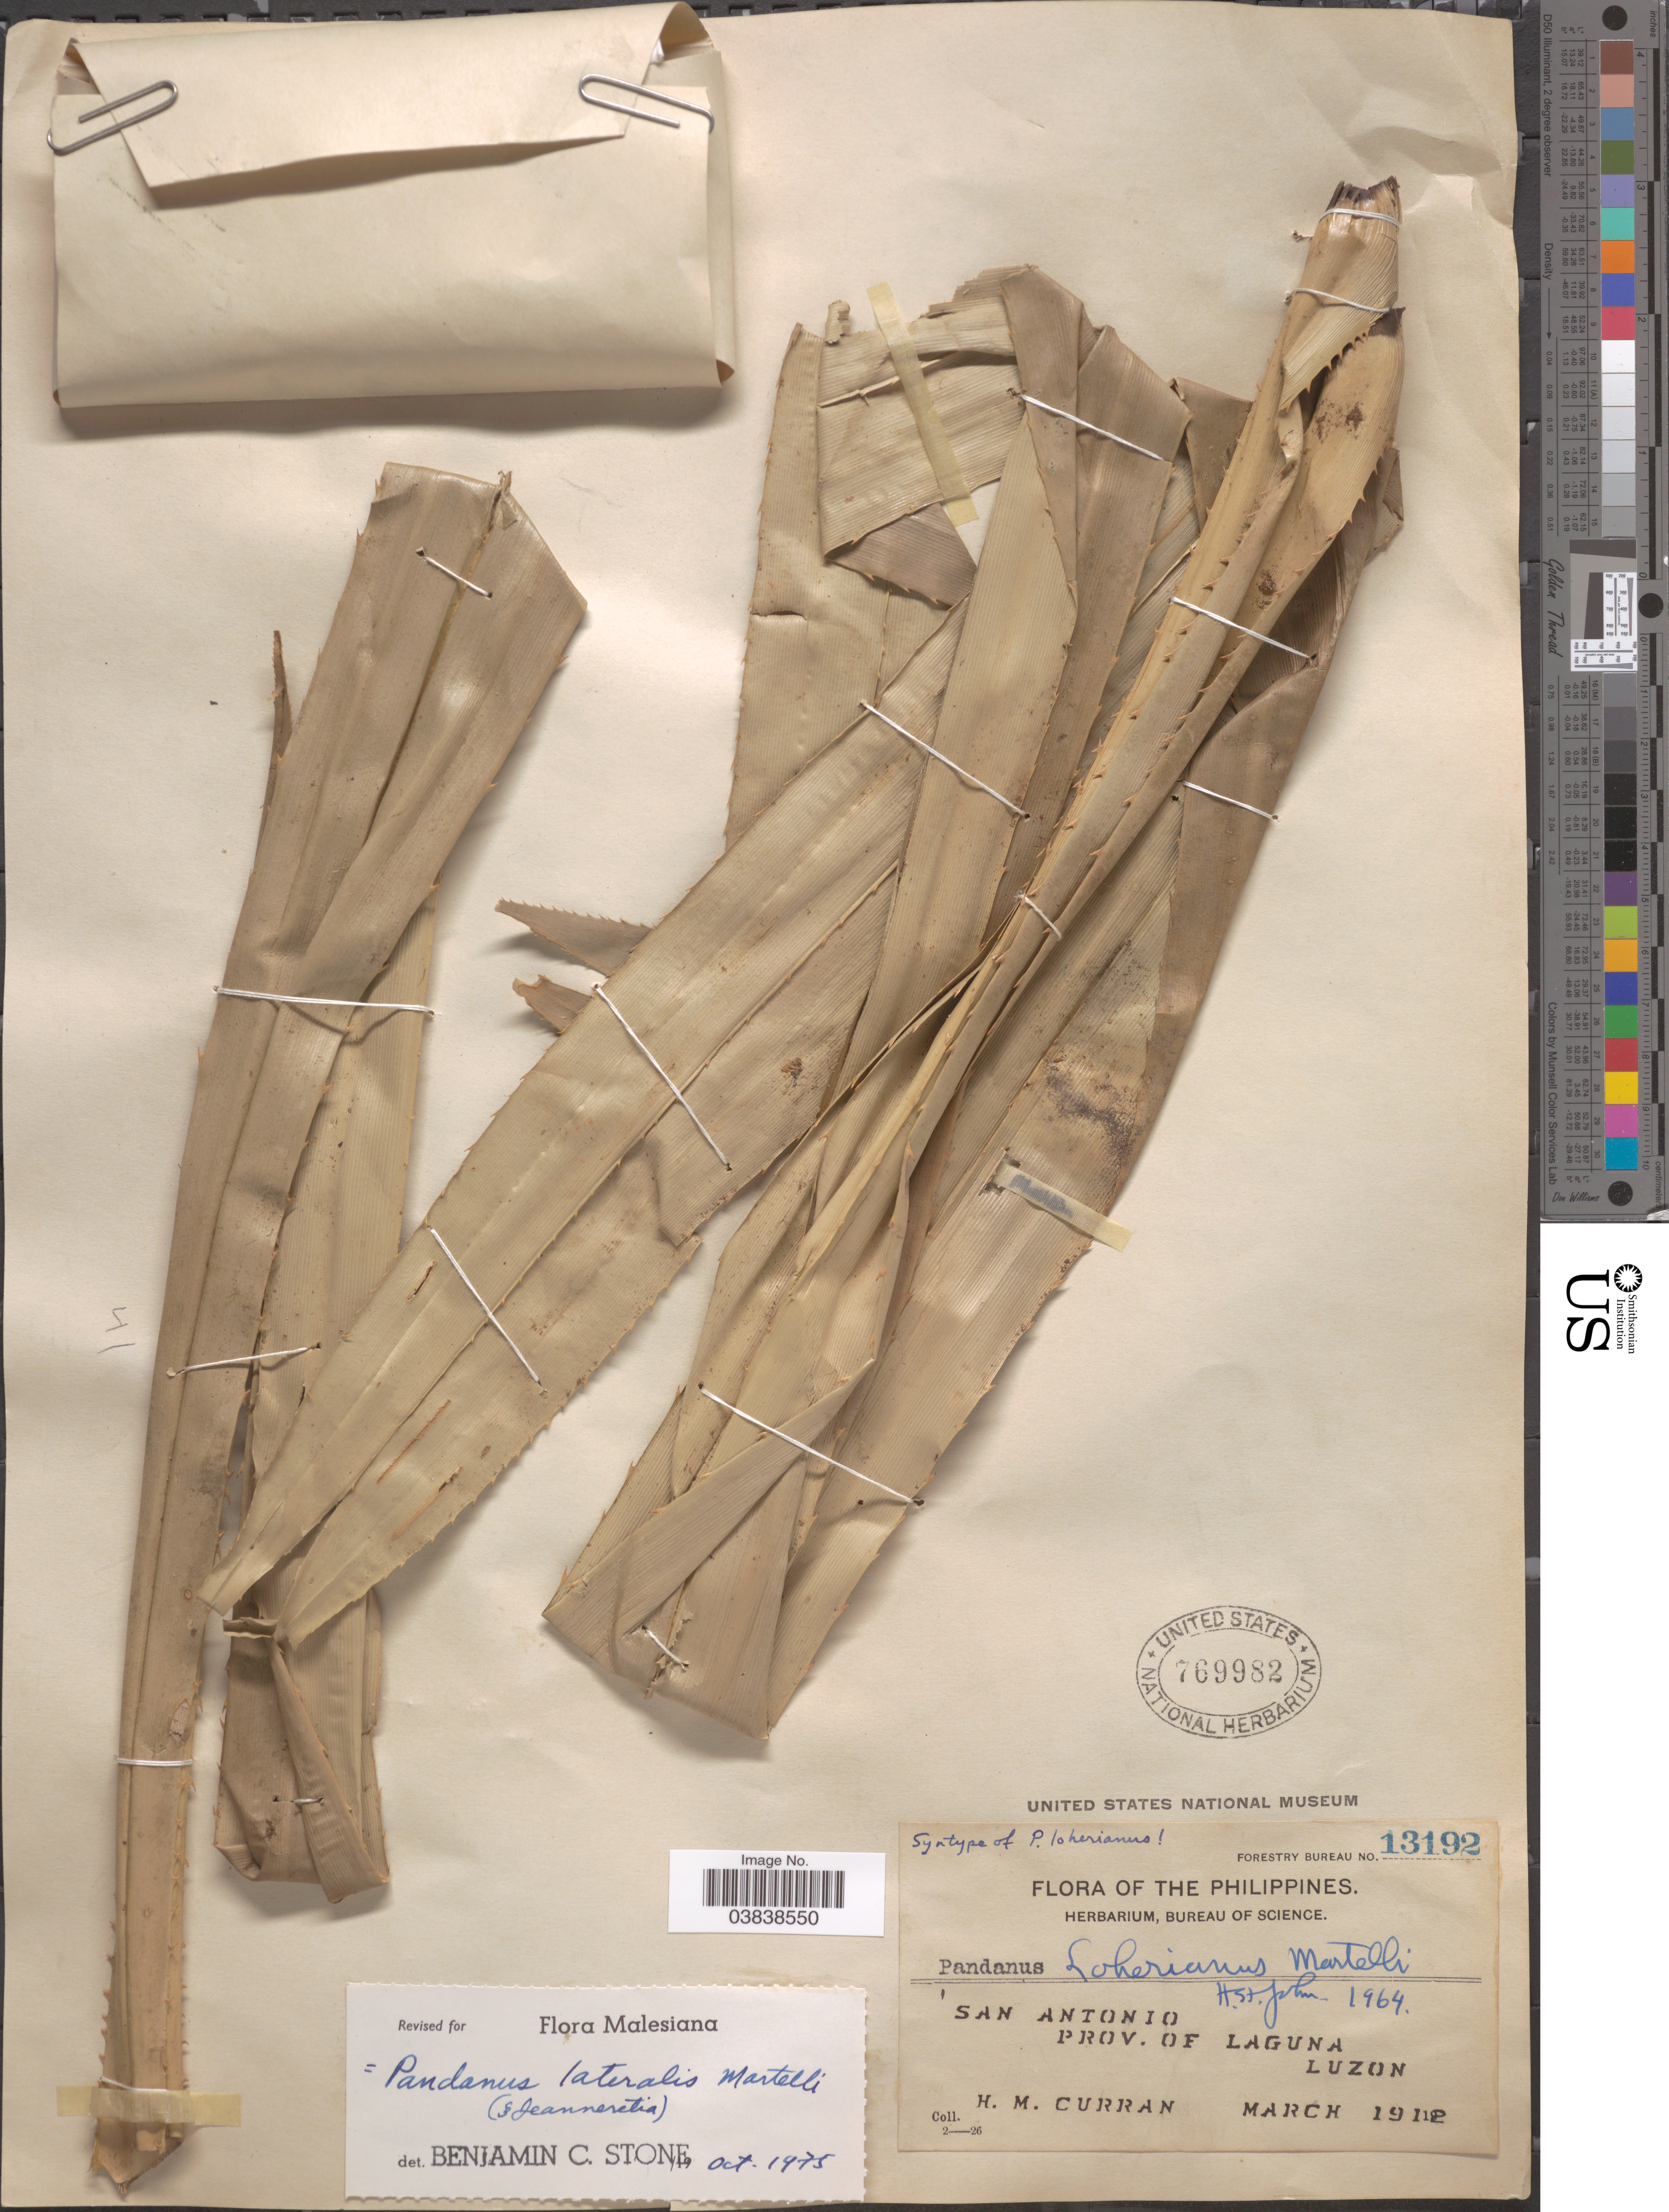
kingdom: Plantae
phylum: Tracheophyta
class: Liliopsida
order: Pandanales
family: Pandanaceae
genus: Pandanus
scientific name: Pandanus lateralis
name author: Martelli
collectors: H. M. Curran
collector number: Forestry Bureau 13192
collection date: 1912-03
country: Philippines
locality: San Antonio, Prov. of Laguna, Luzon.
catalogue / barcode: US 769982